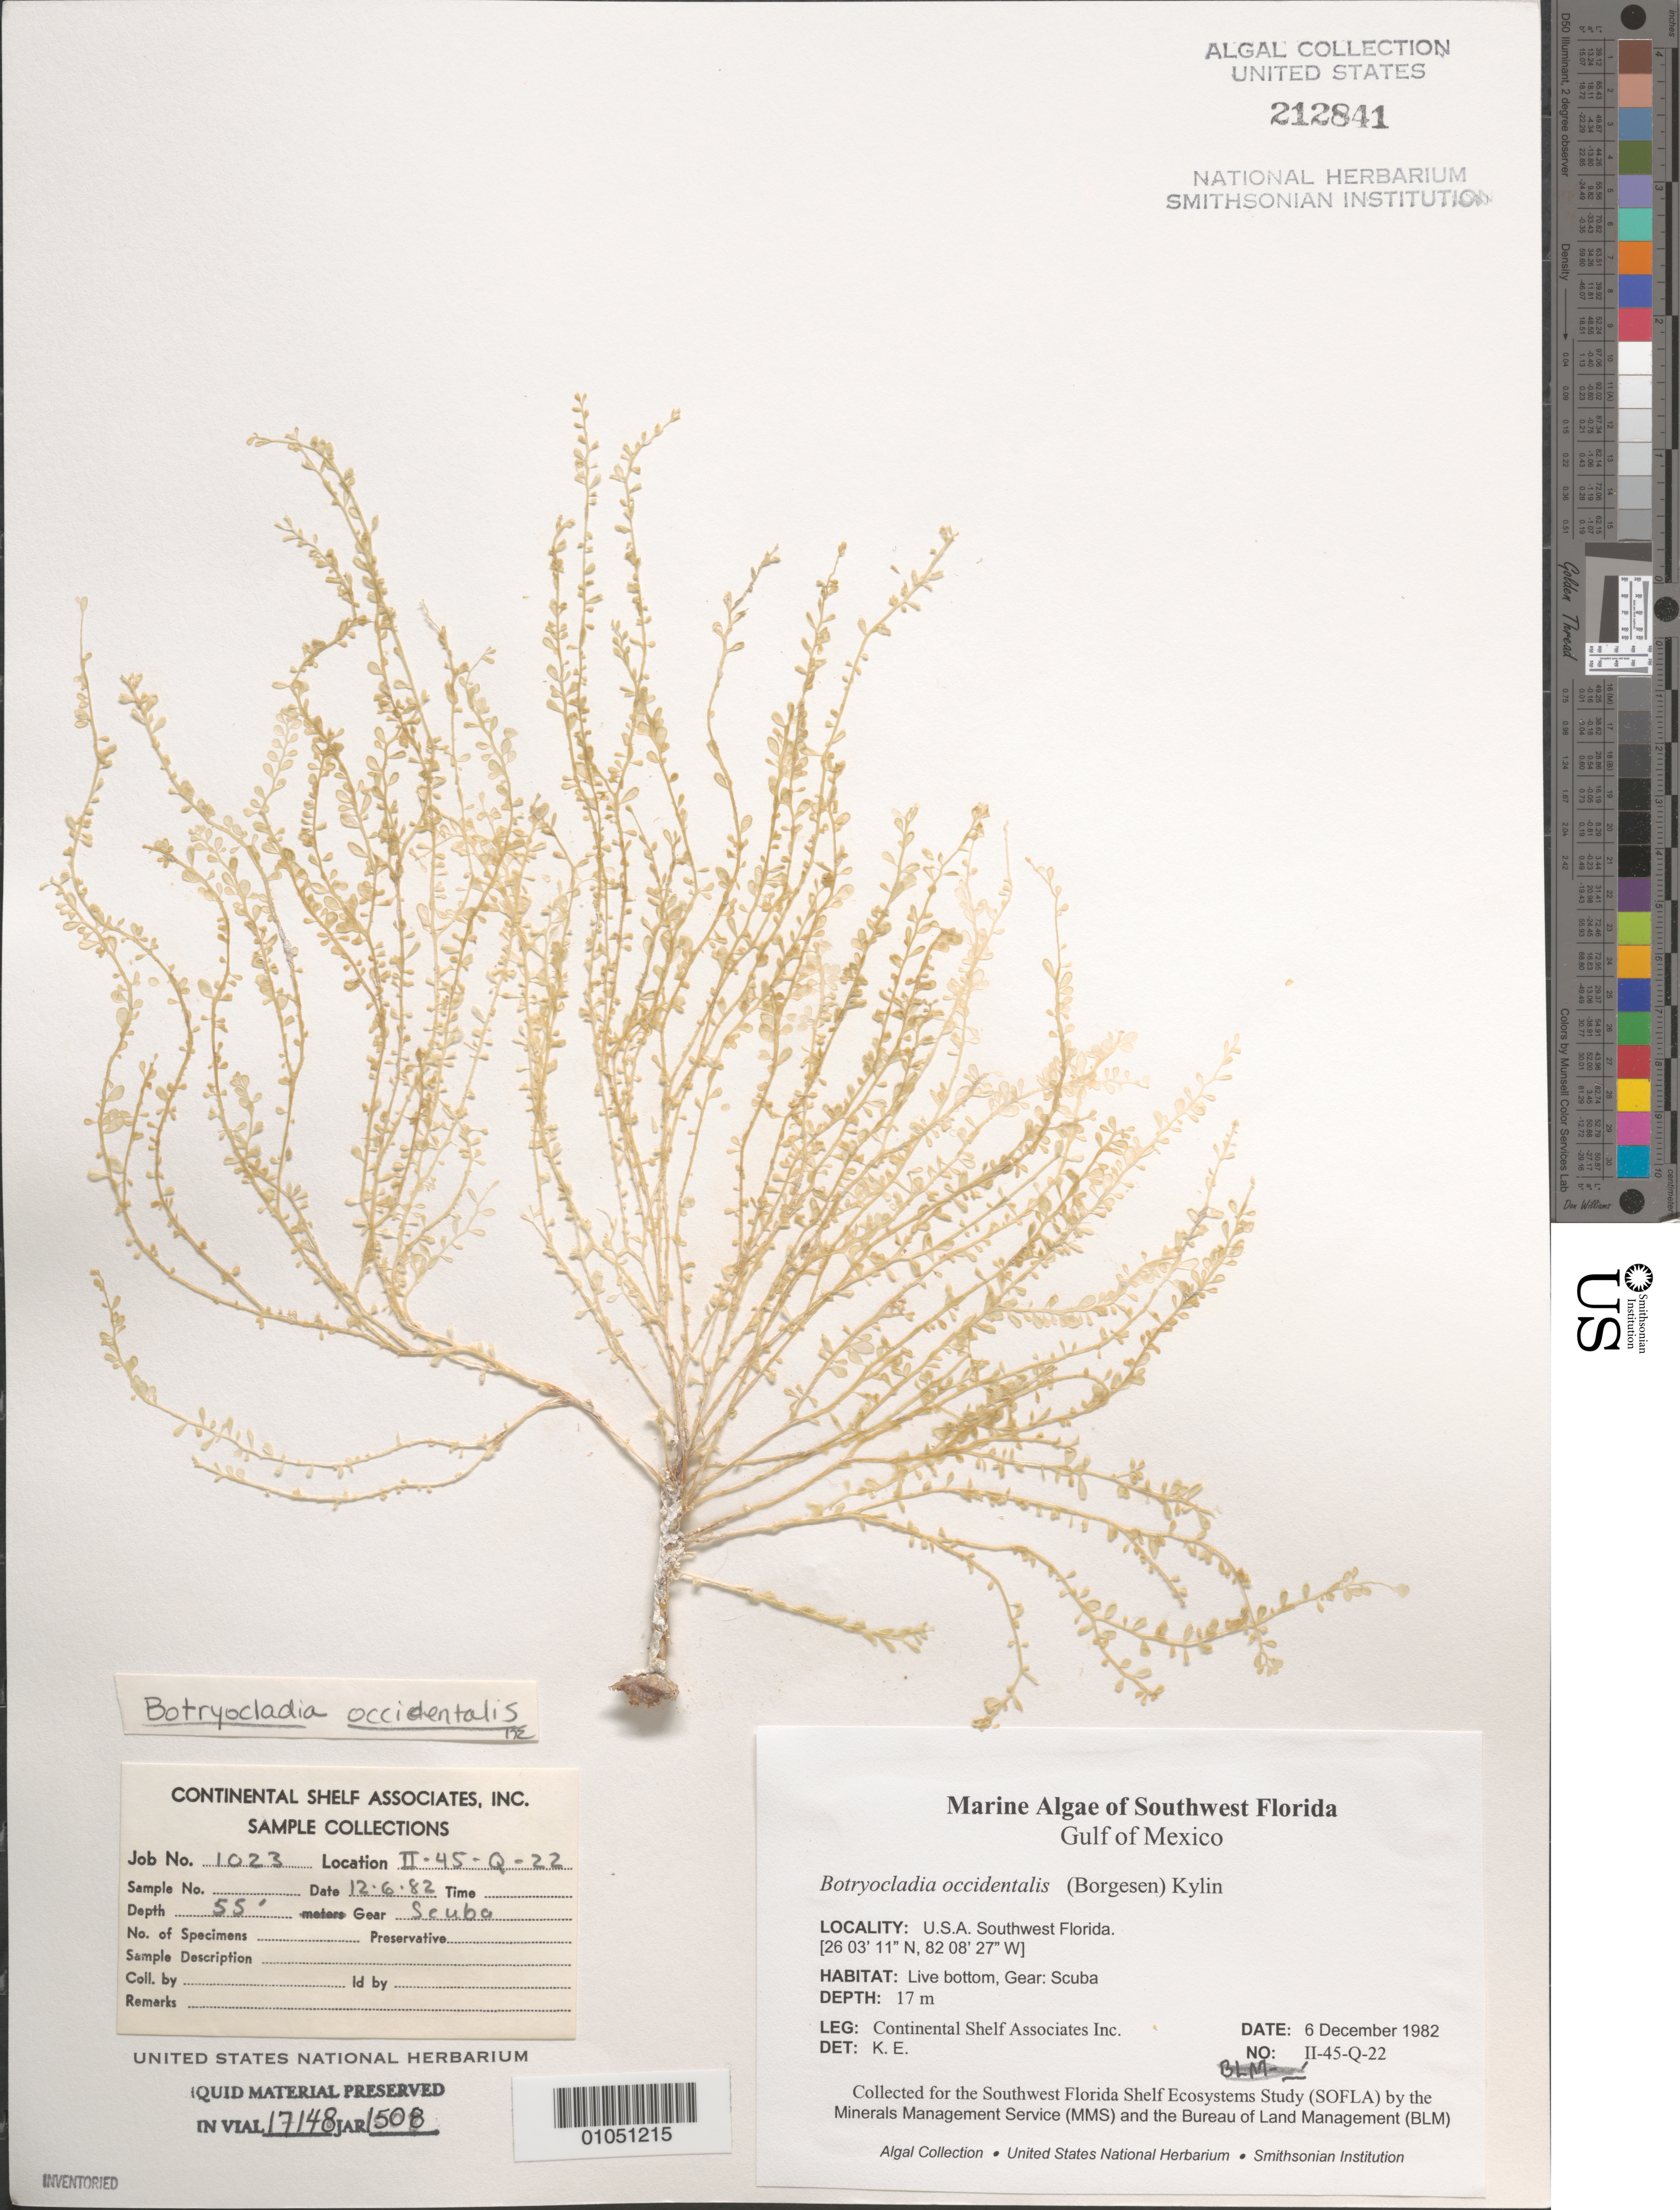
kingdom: Plantae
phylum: Rhodophyta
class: Florideophyceae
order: Rhodymeniales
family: Rhodymeniaceae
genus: Botryocladia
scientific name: Botryocladia occidentalis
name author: (Børgesen) Kylin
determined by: E., K.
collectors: Continental Shelf Associates for the MMS/BLM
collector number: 1023-II-45-Q-22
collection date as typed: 06 Dec 1982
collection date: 1982-12-06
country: United States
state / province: Florida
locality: Gulf of Mexico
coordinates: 26 03'11"N, 82 08'27"W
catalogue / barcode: US 212841